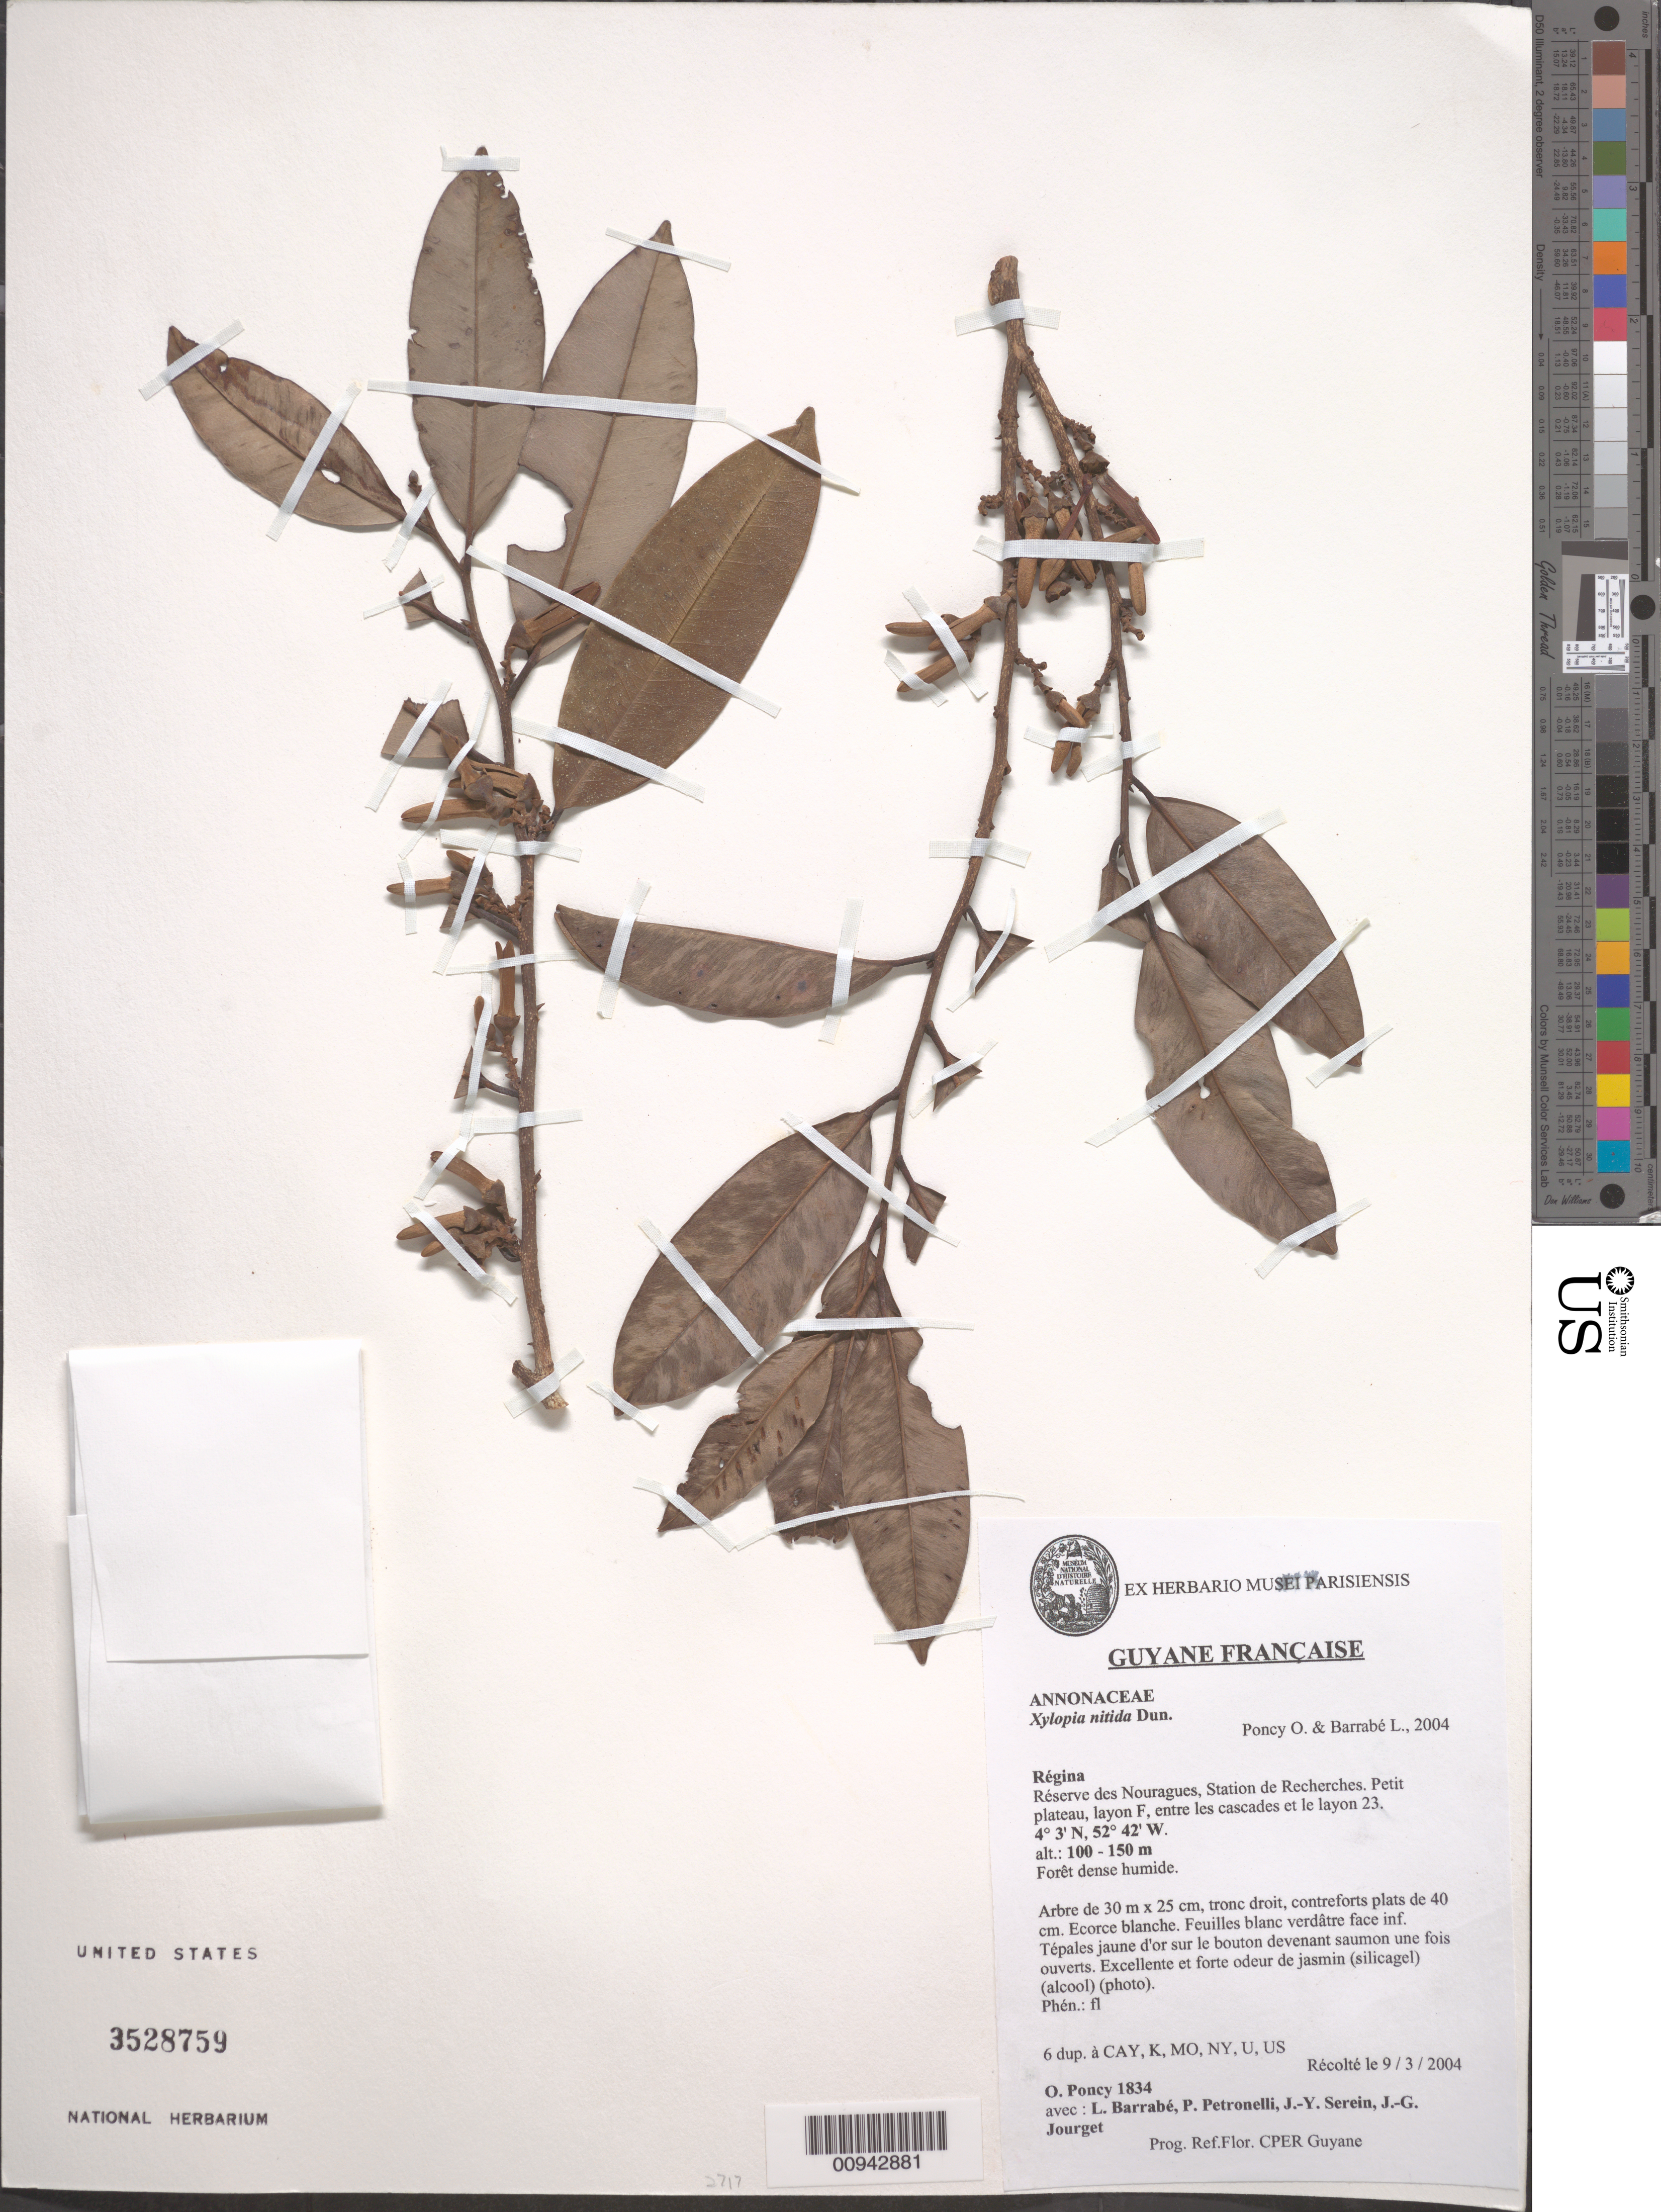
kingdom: Plantae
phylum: Tracheophyta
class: Magnoliopsida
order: Magnoliales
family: Annonaceae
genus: Xylopia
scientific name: Xylopia nitida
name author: Dunal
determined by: Poncy, O.; Barrabé, L.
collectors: O. Poncy, L. Barrabé, P. Petronelli, J. Serein & J. Jourget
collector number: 1834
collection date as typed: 9-Mar-04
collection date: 2004-03-09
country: French Guiana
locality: Régina, Réserve des Nouragues, Station de Recherches. Petit plateau, layon F, entre les cascades et le layon 23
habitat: Foret dense humide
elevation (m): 100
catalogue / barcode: US 3528759